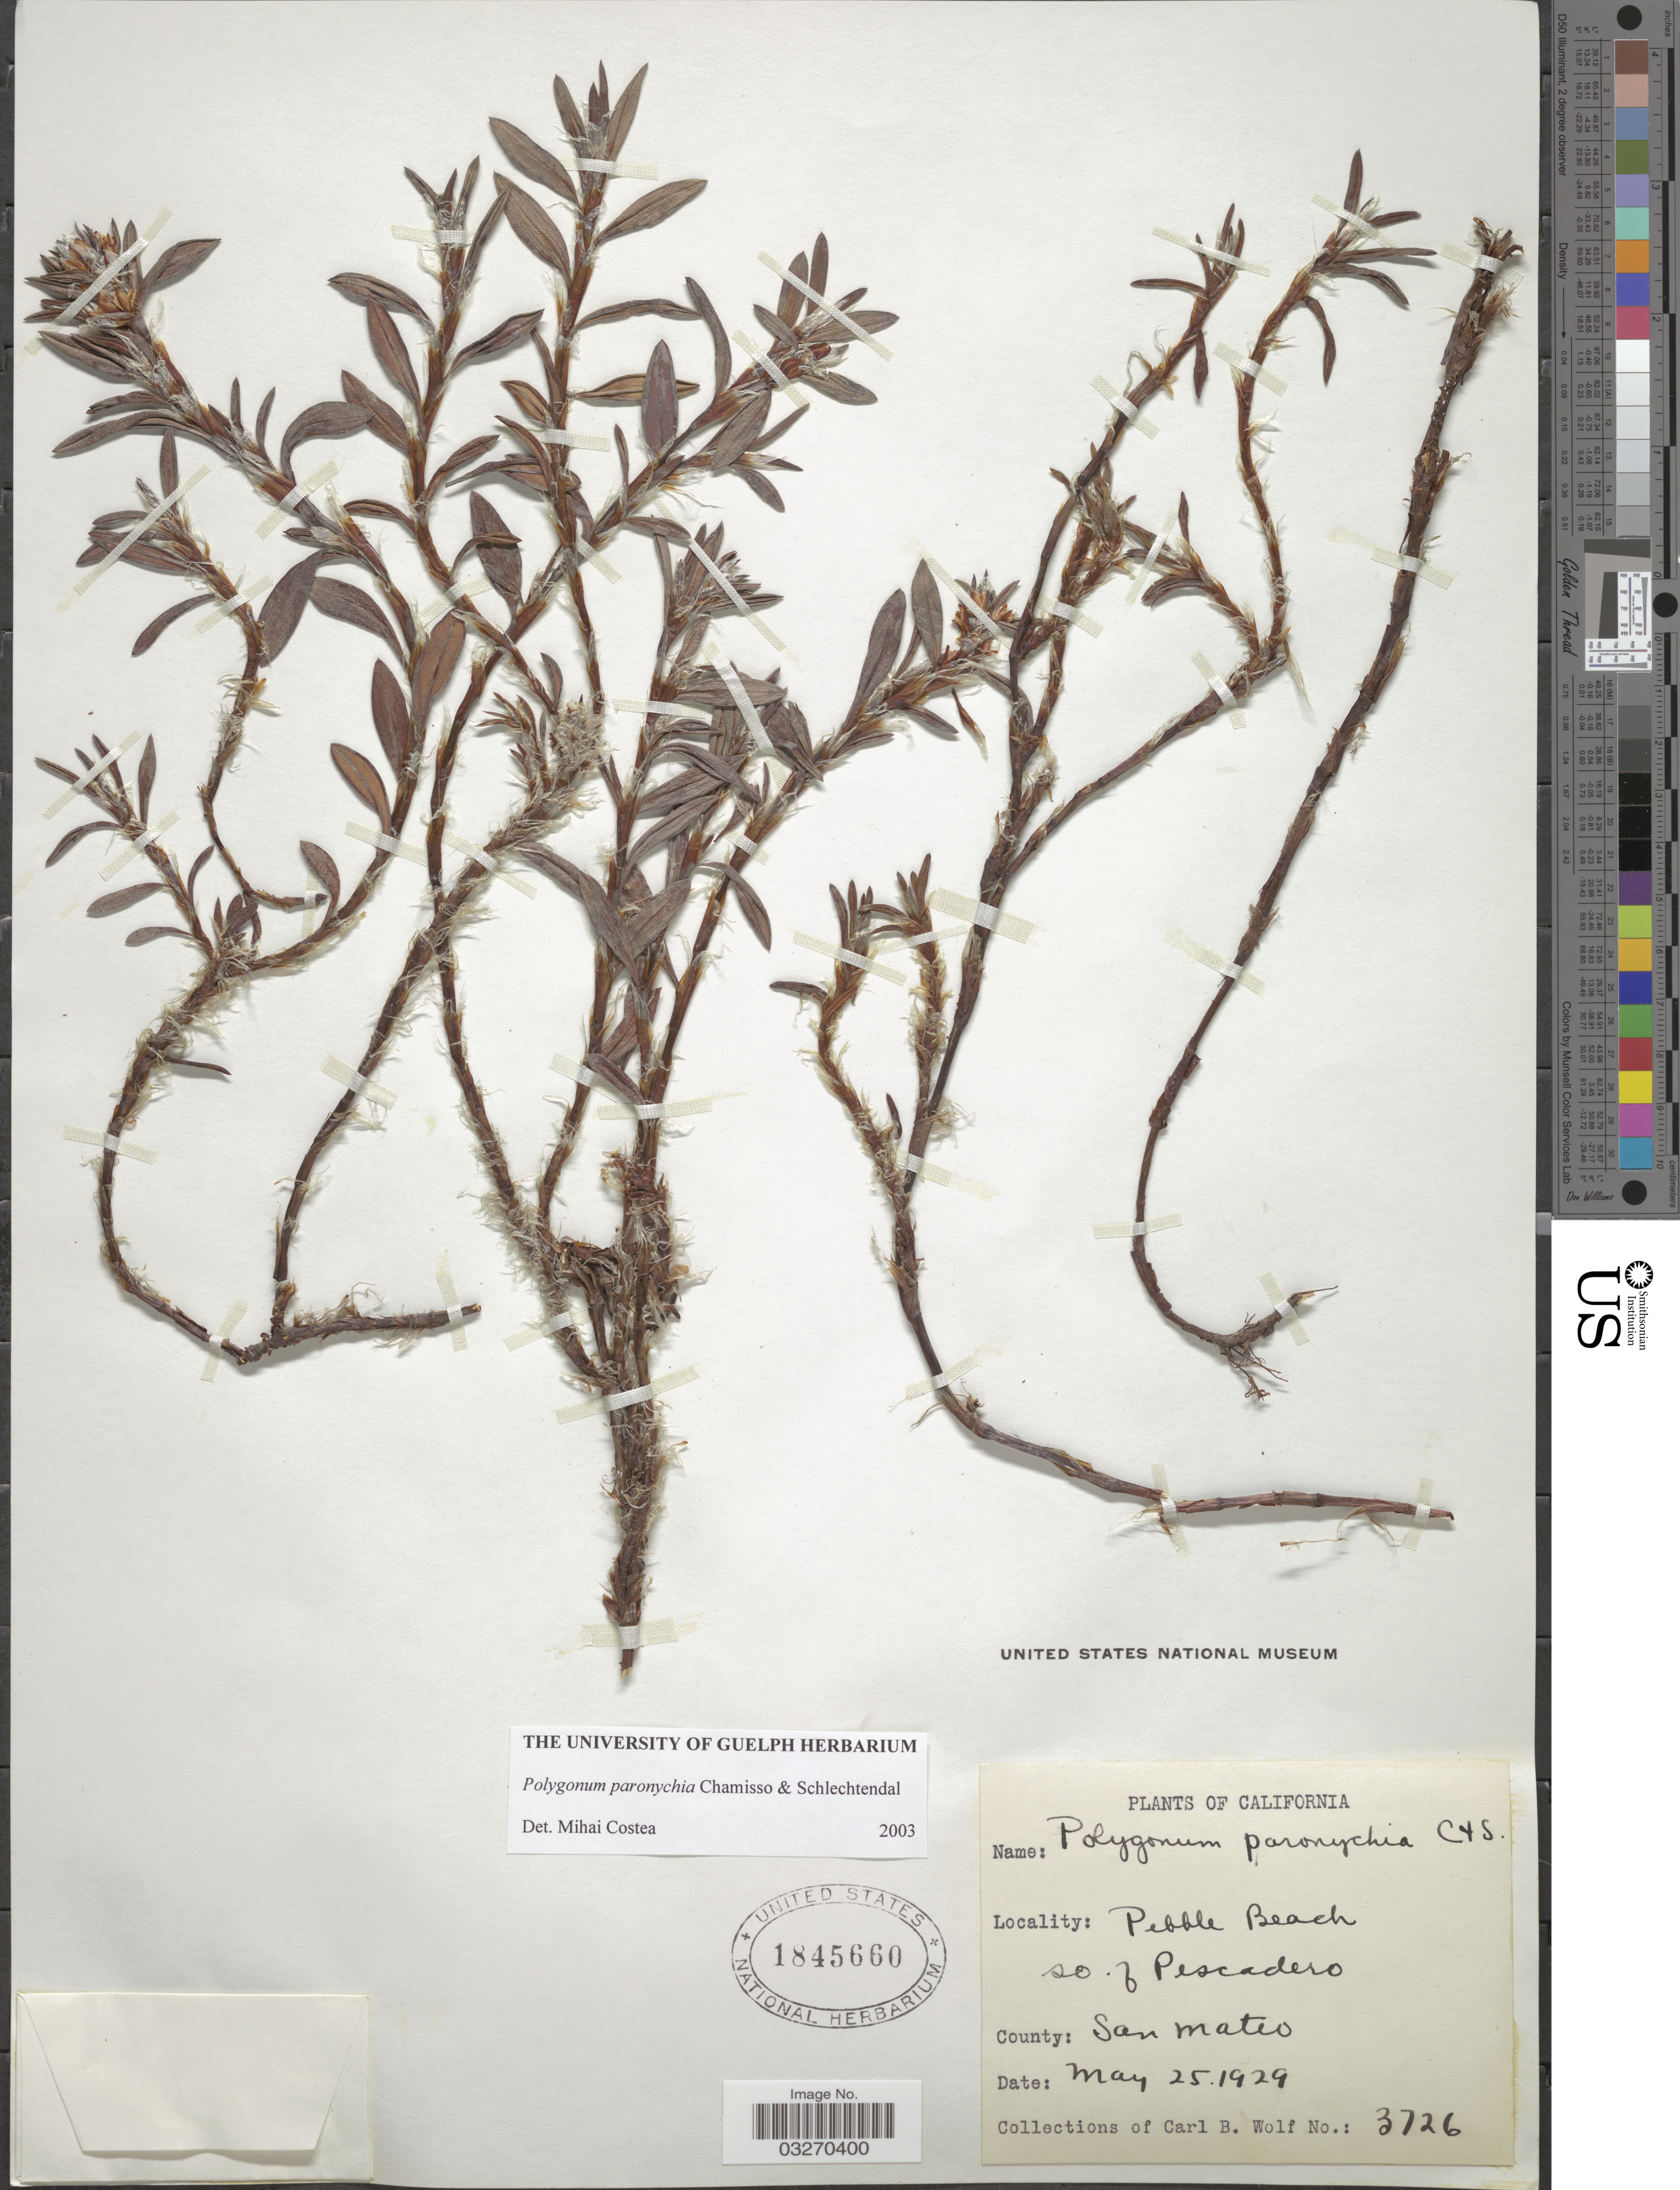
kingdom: Plantae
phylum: Tracheophyta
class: Magnoliopsida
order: Caryophyllales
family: Polygonaceae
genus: Polygonum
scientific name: Polygonum paronychia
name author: Cham. & Schltdl.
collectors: C. B. Wolf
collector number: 3726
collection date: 1929-05-25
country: United States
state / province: California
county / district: San Mateo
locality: Pebble Beach so. of Pescadero. County: San Mateo.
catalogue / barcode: US 1845660